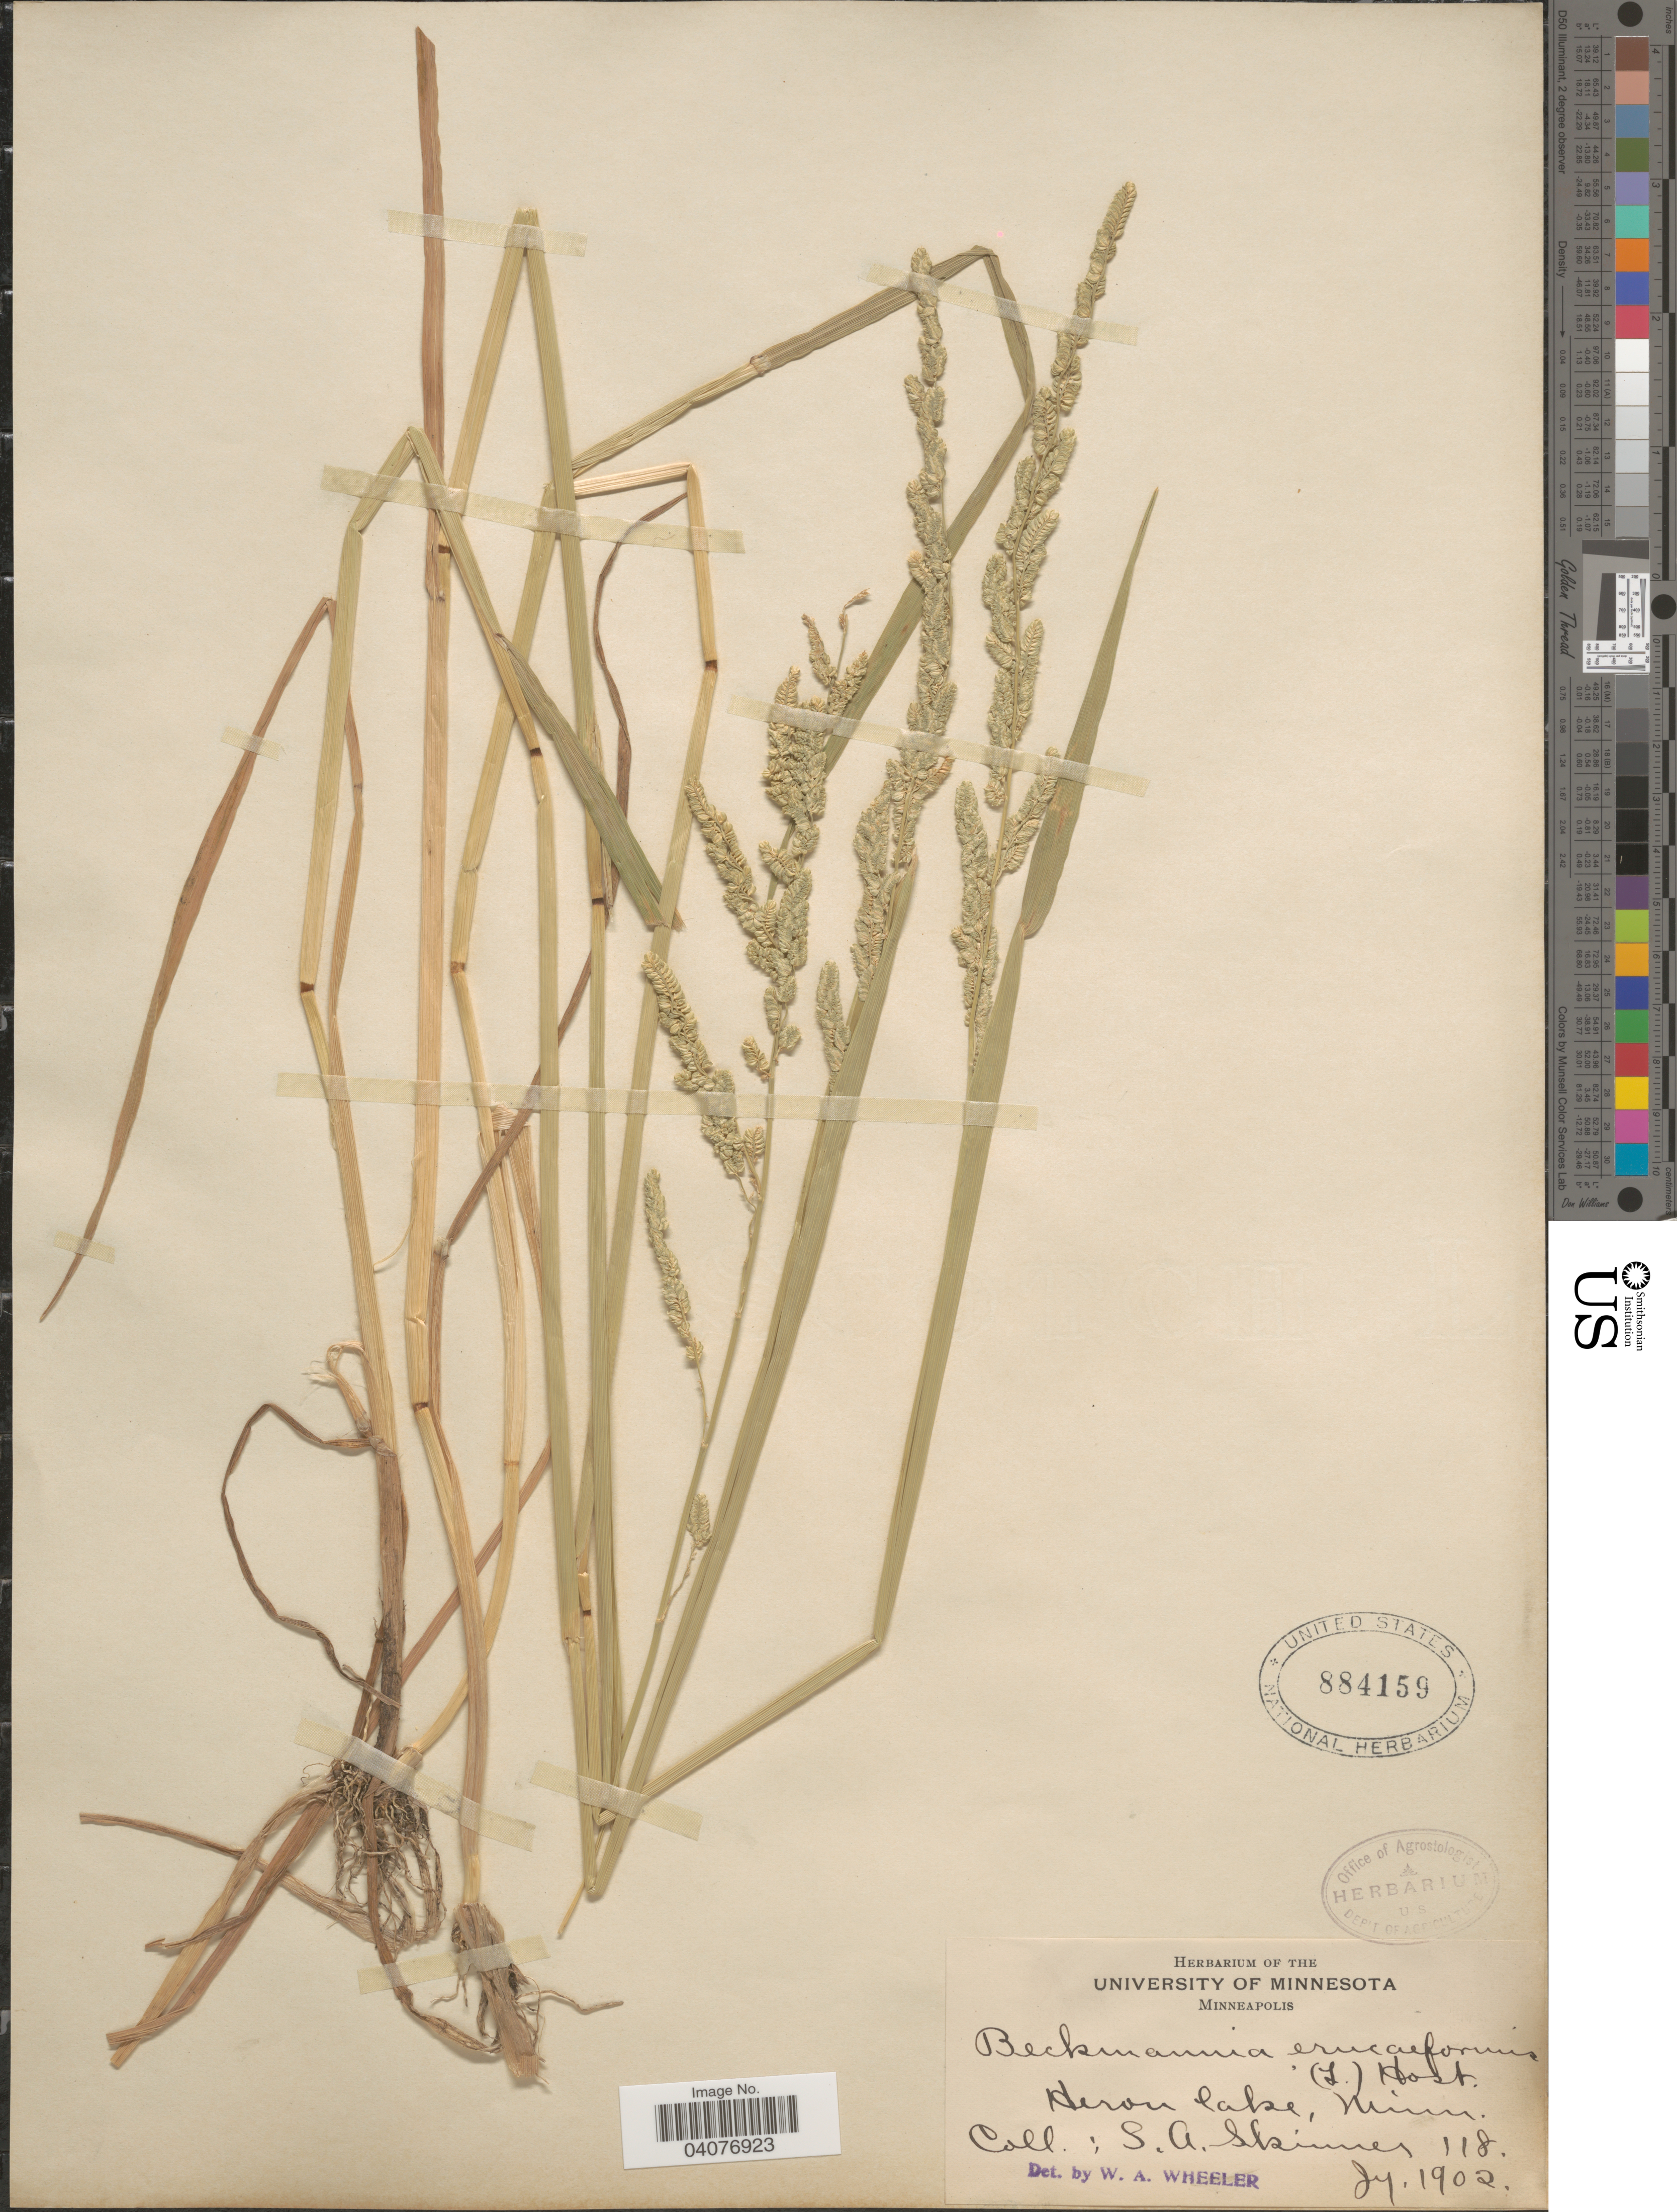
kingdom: Plantae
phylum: Tracheophyta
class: Liliopsida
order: Poales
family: Poaceae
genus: Beckmannia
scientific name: Beckmannia syzigachne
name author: (Steud.) Fernald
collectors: S. Skinner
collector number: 118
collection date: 1902-07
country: United States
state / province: Minnesota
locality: Heron lake.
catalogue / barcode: US 884159